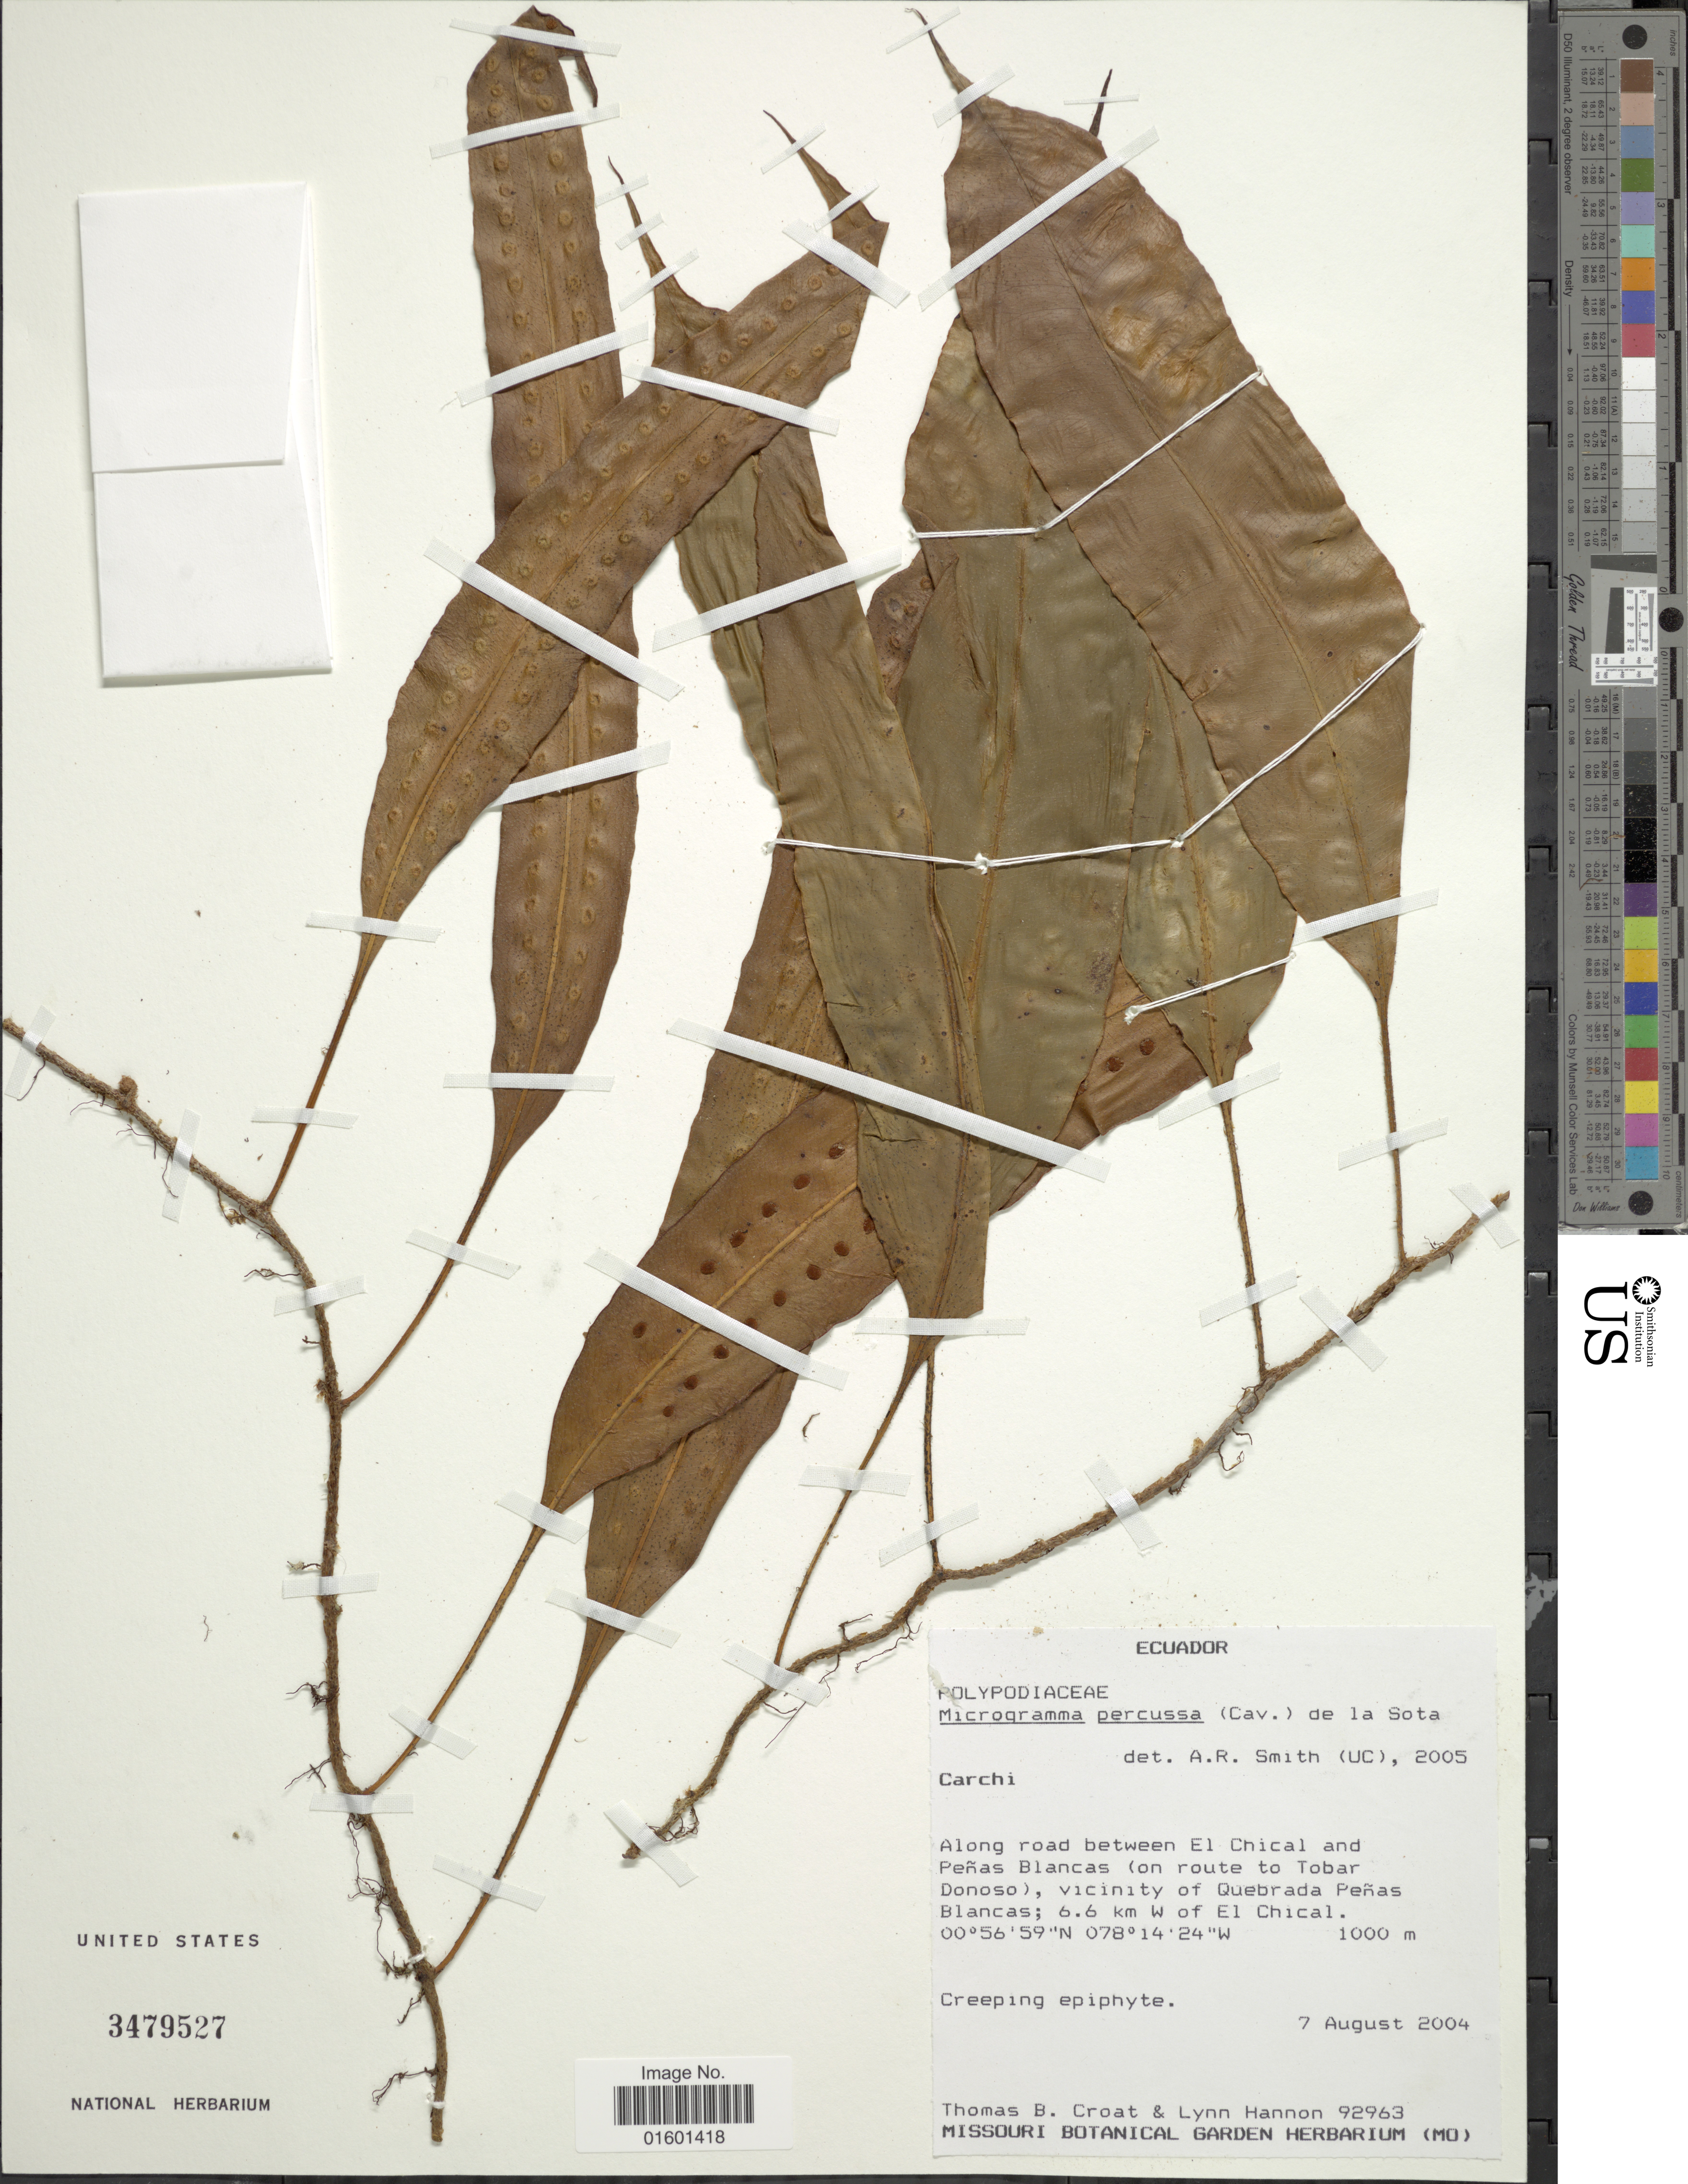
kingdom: Plantae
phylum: Tracheophyta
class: Polypodiopsida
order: Polypodiales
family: Polypodiaceae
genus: Microgramma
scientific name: Microgramma percussa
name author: (Cav.) de la Sota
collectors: T. B. Croat & L. Hannon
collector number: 92963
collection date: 2004-08-07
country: Ecuador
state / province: Carchi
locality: Along road between El Chical and Penas Blancas (on route to Tobar Donoso), vicinity of Quebrada Penas Blancas; 6.6 km W of El Chical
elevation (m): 1000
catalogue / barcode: US 3479527